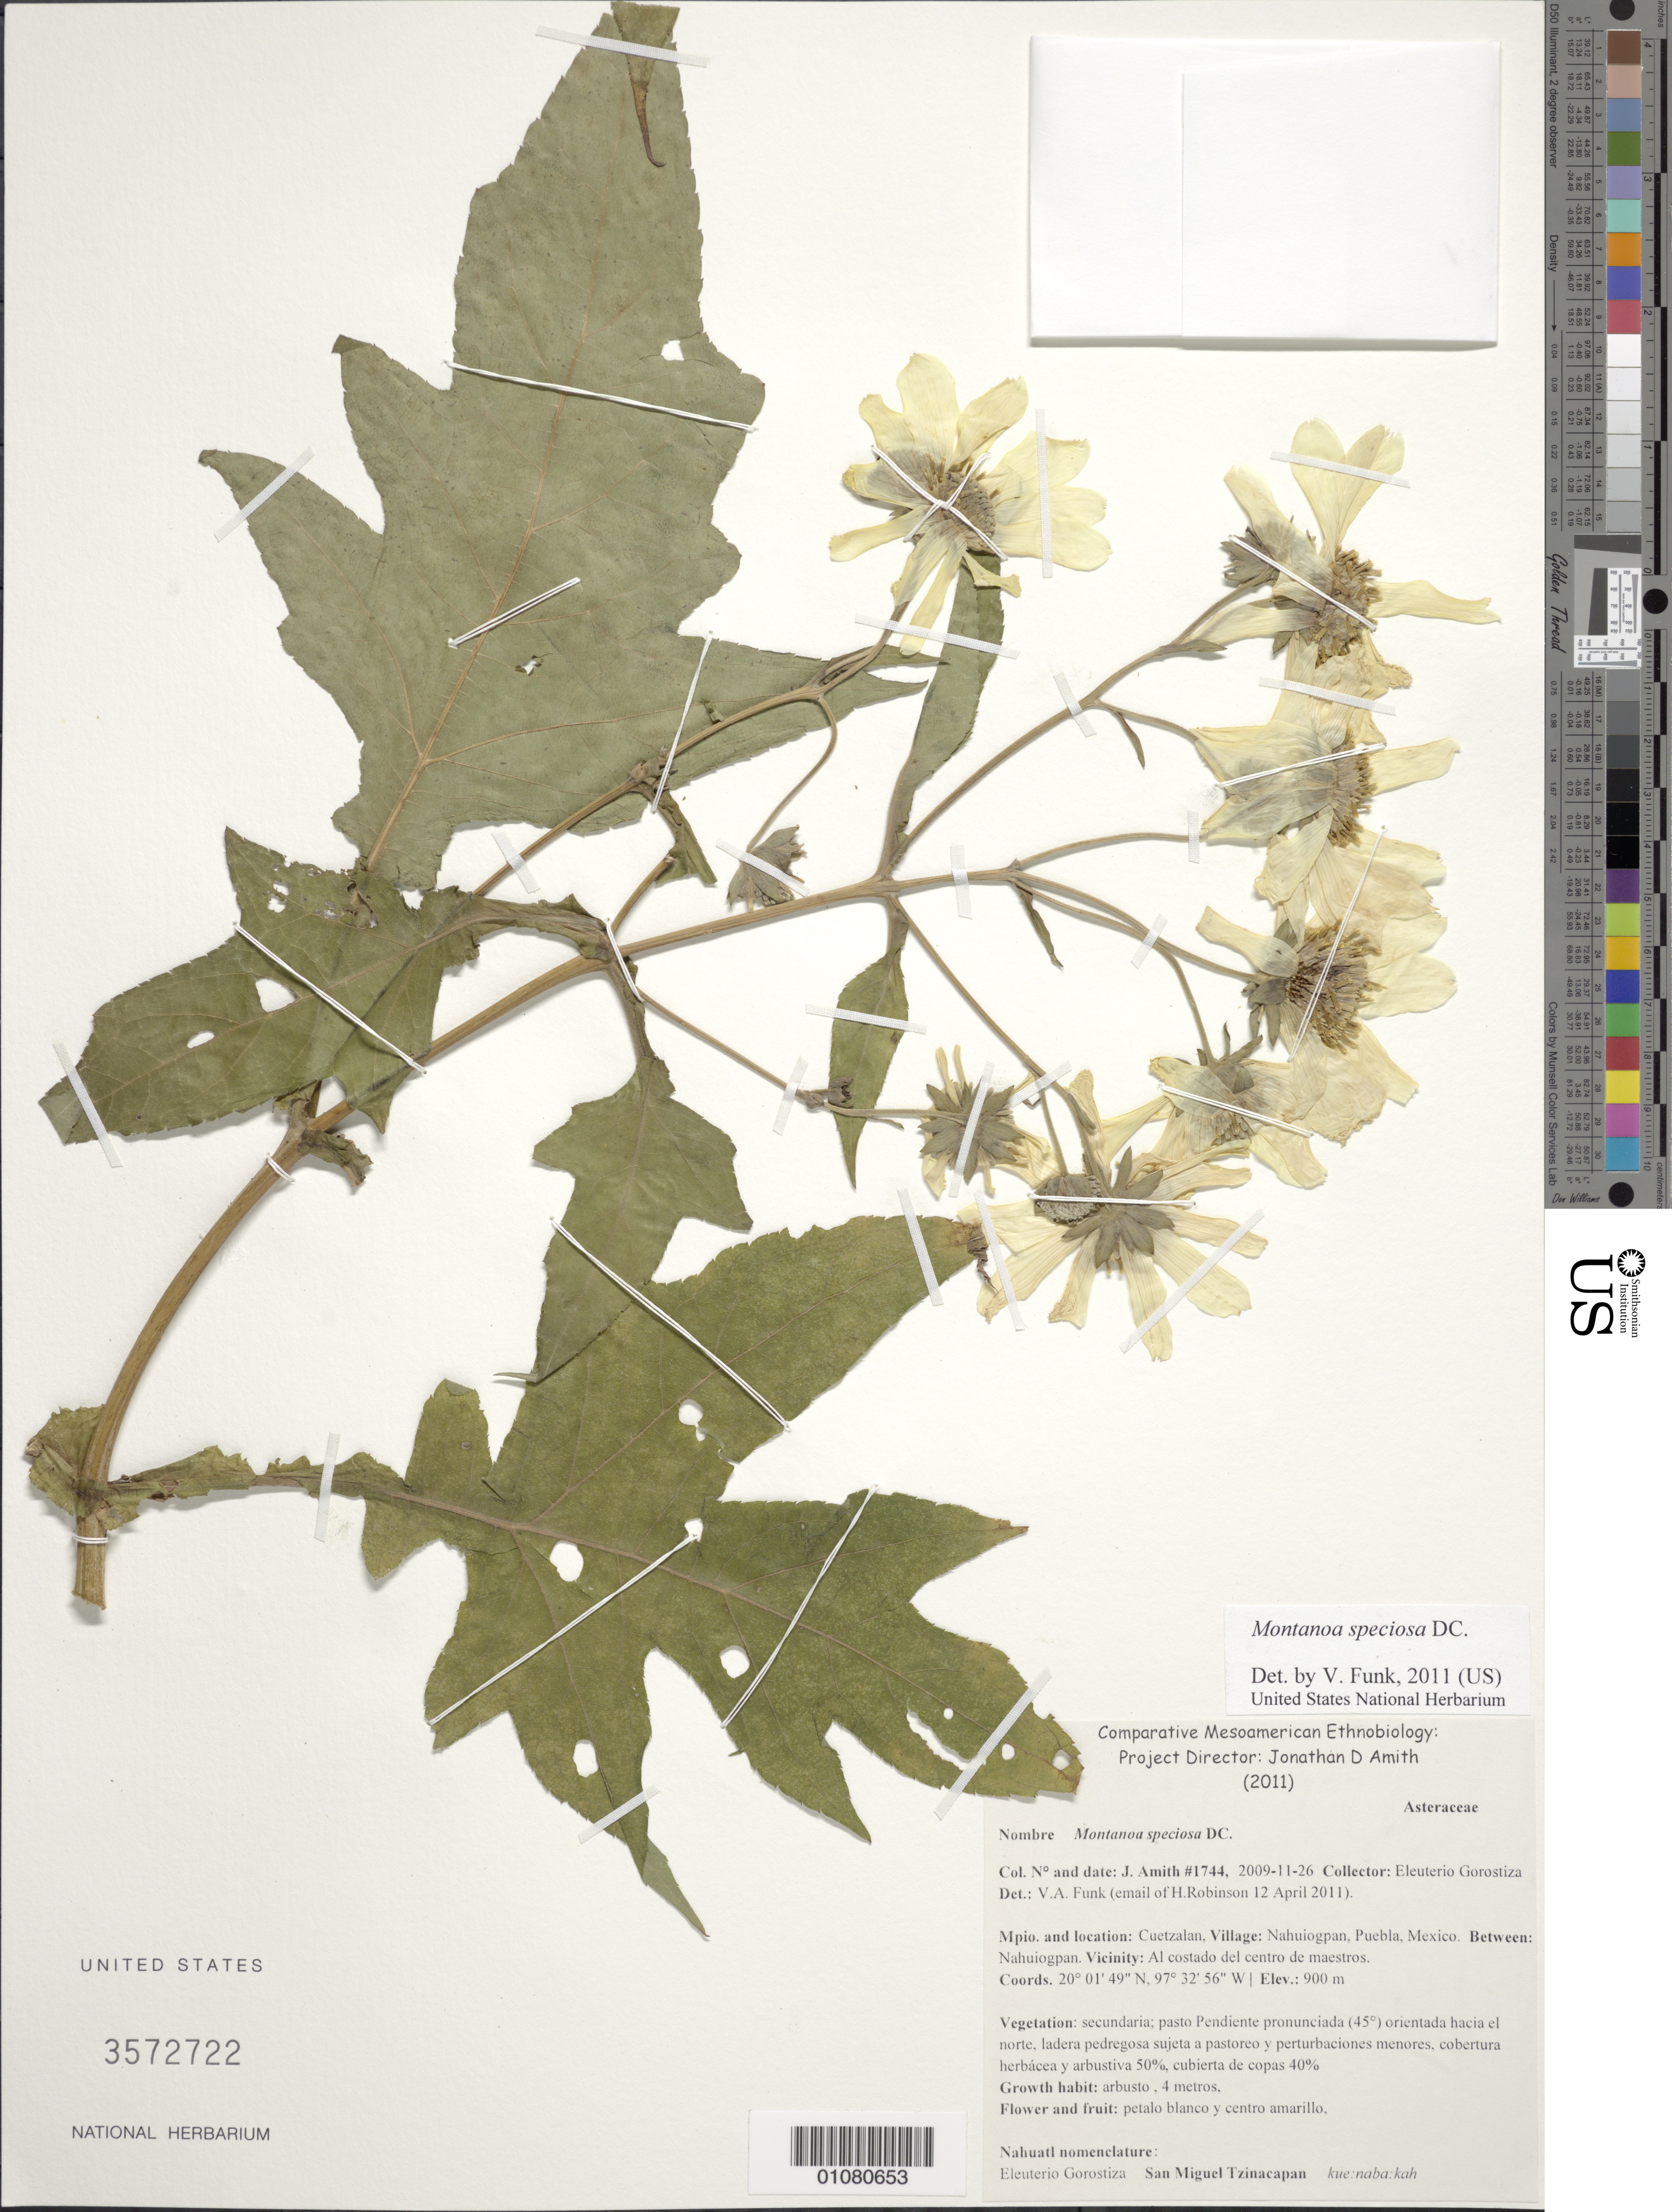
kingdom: Plantae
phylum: Tracheophyta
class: Magnoliopsida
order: Asterales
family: Asteraceae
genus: Montanoa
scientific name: Montanoa speciosa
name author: (DC.) Sch. Bip. ex K. Koch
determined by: Funk, Vicki A., (BOT), Smithsonian Institution - National Museum of Natural History (UNITED STATES)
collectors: J. D. Amith & E. Gorostiza S.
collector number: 1744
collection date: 2009-11-26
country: Mexico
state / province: Puebla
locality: Nahuiogmapn, Cuetzalan. Vic. Al costado del centro de maestros, Nahuiogpan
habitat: Vegetation secundaria, pasto Pendiente pronunciada (45º) orientada hacia el norte, ladera pedregosa sujeta a pastoreo y perturbaciones menores…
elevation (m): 900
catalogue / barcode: US 3572722